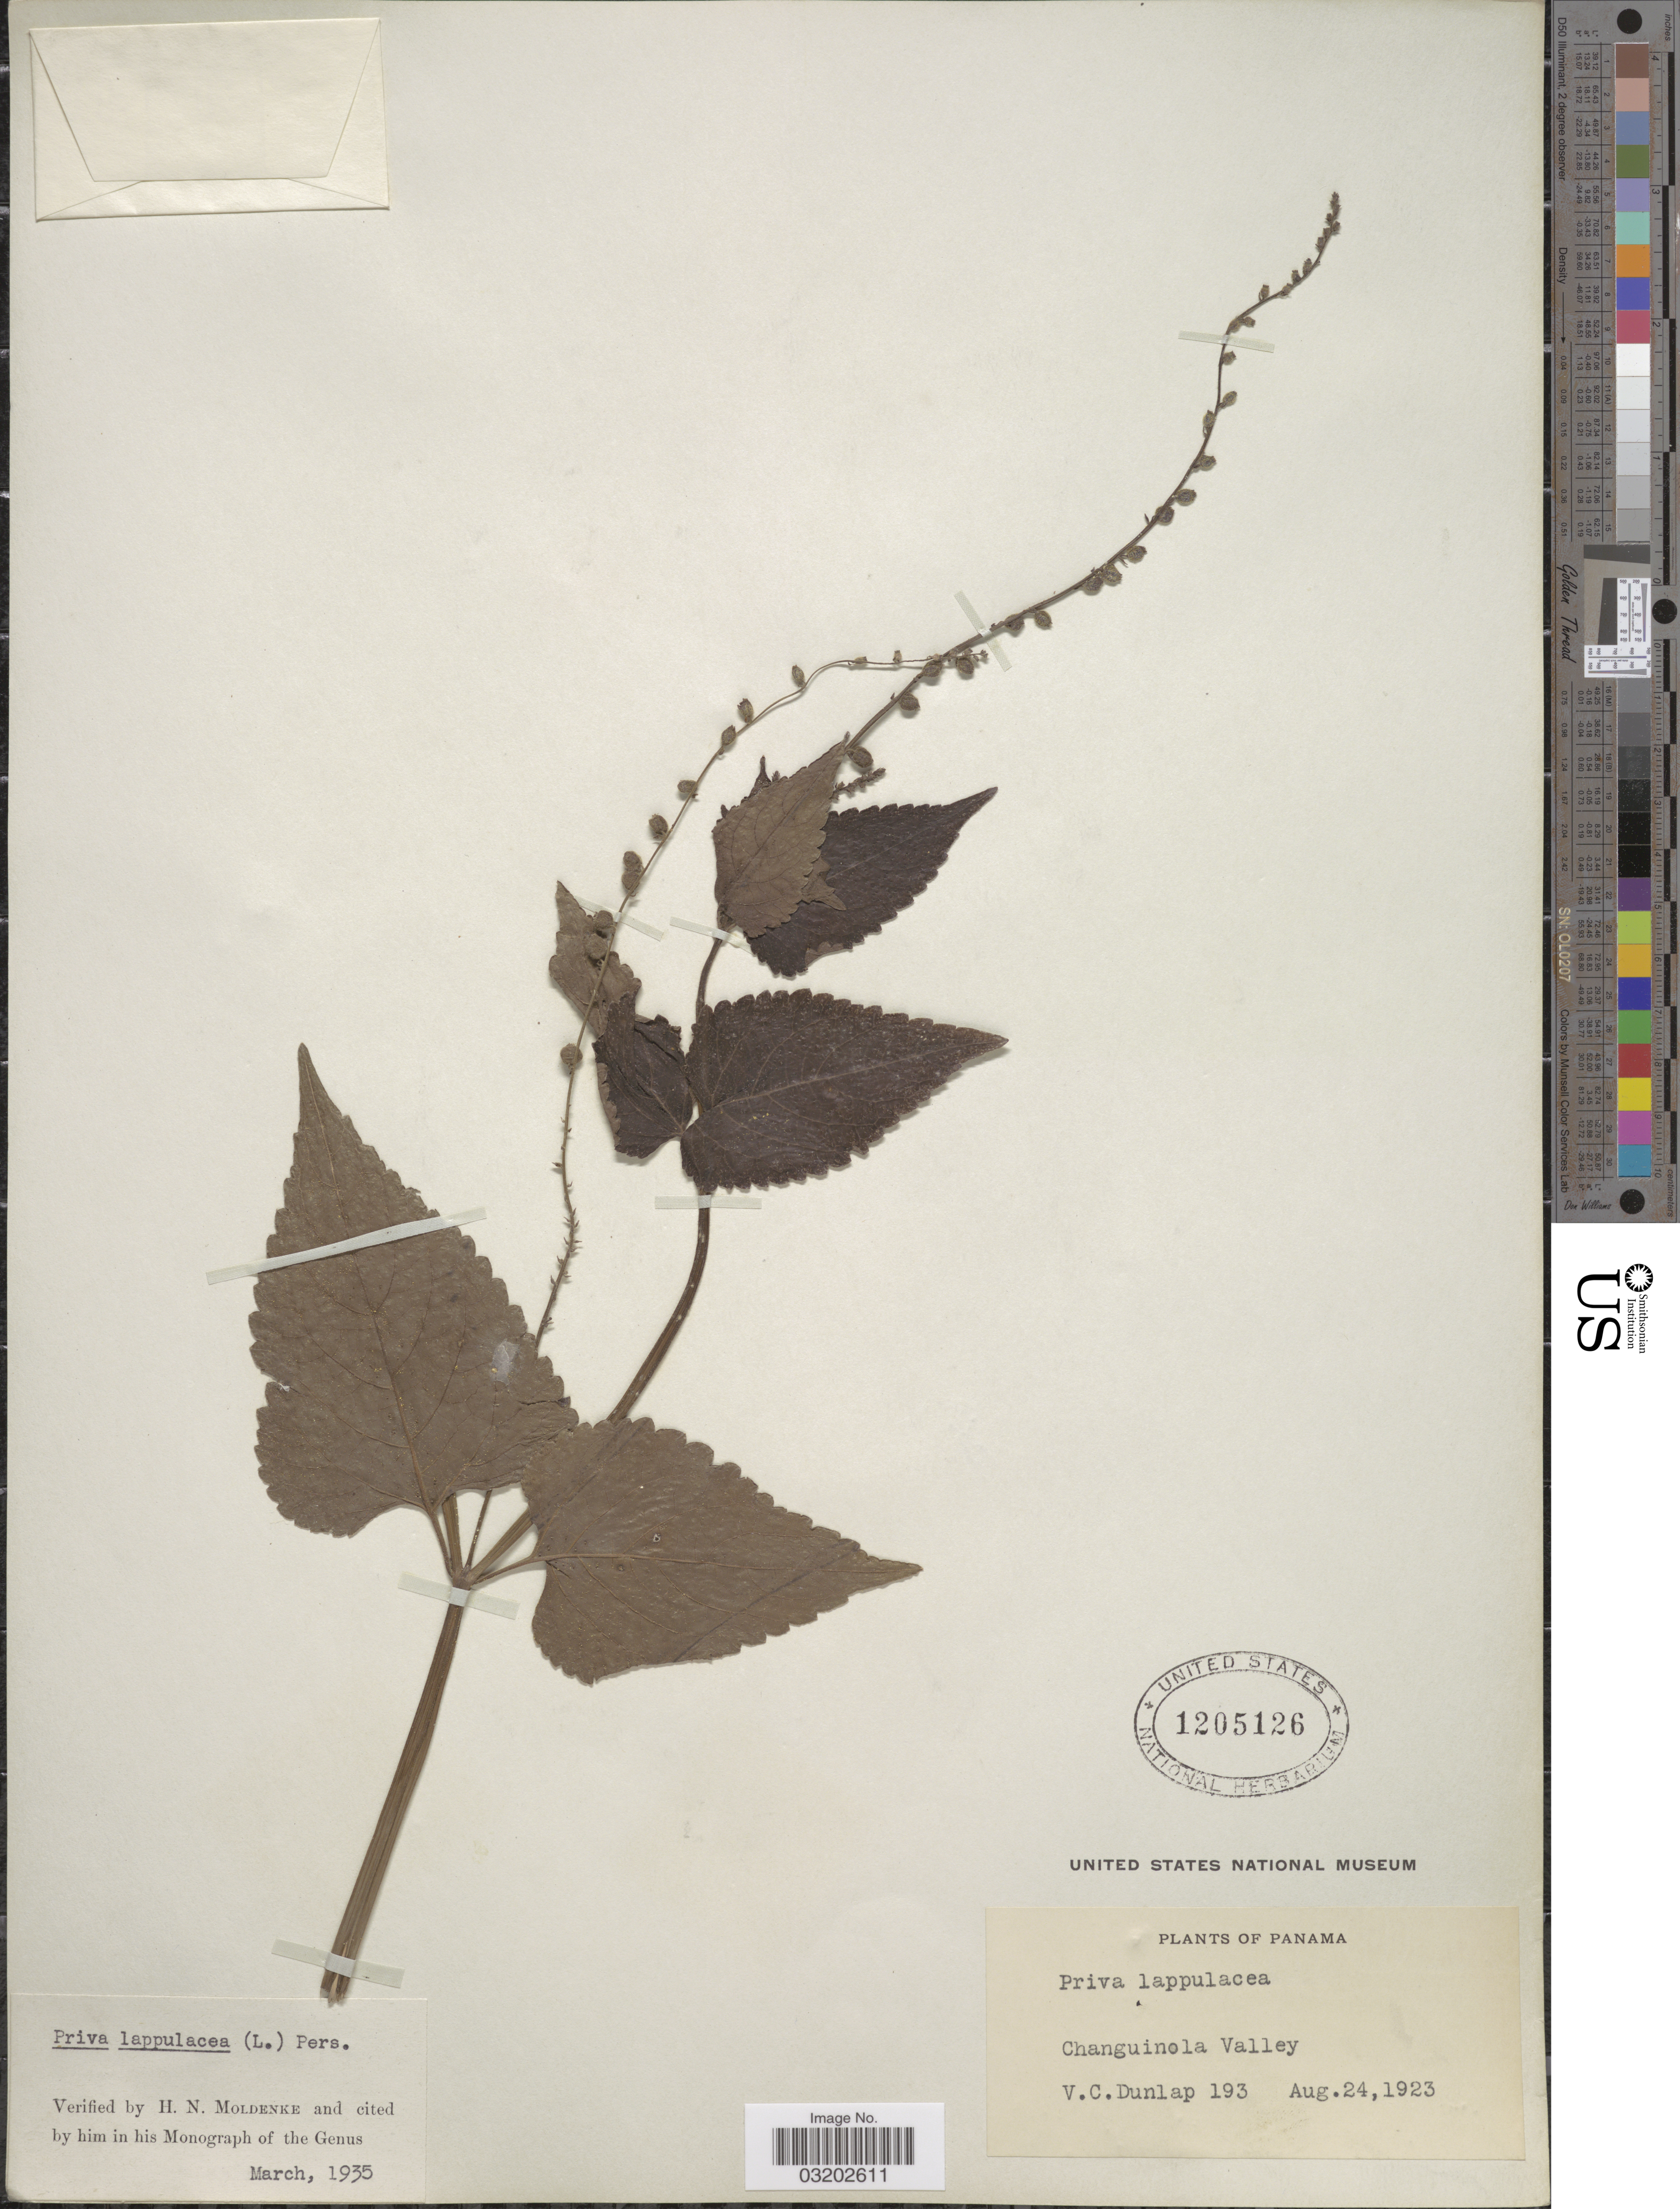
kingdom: Plantae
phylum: Tracheophyta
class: Magnoliopsida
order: Lamiales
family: Verbenaceae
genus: Priva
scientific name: Priva lappulacea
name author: (L.) Pers.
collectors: V. C. Dunlap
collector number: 193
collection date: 1923-08-24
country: Panama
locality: Changuinola Valley.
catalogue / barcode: US 1205126